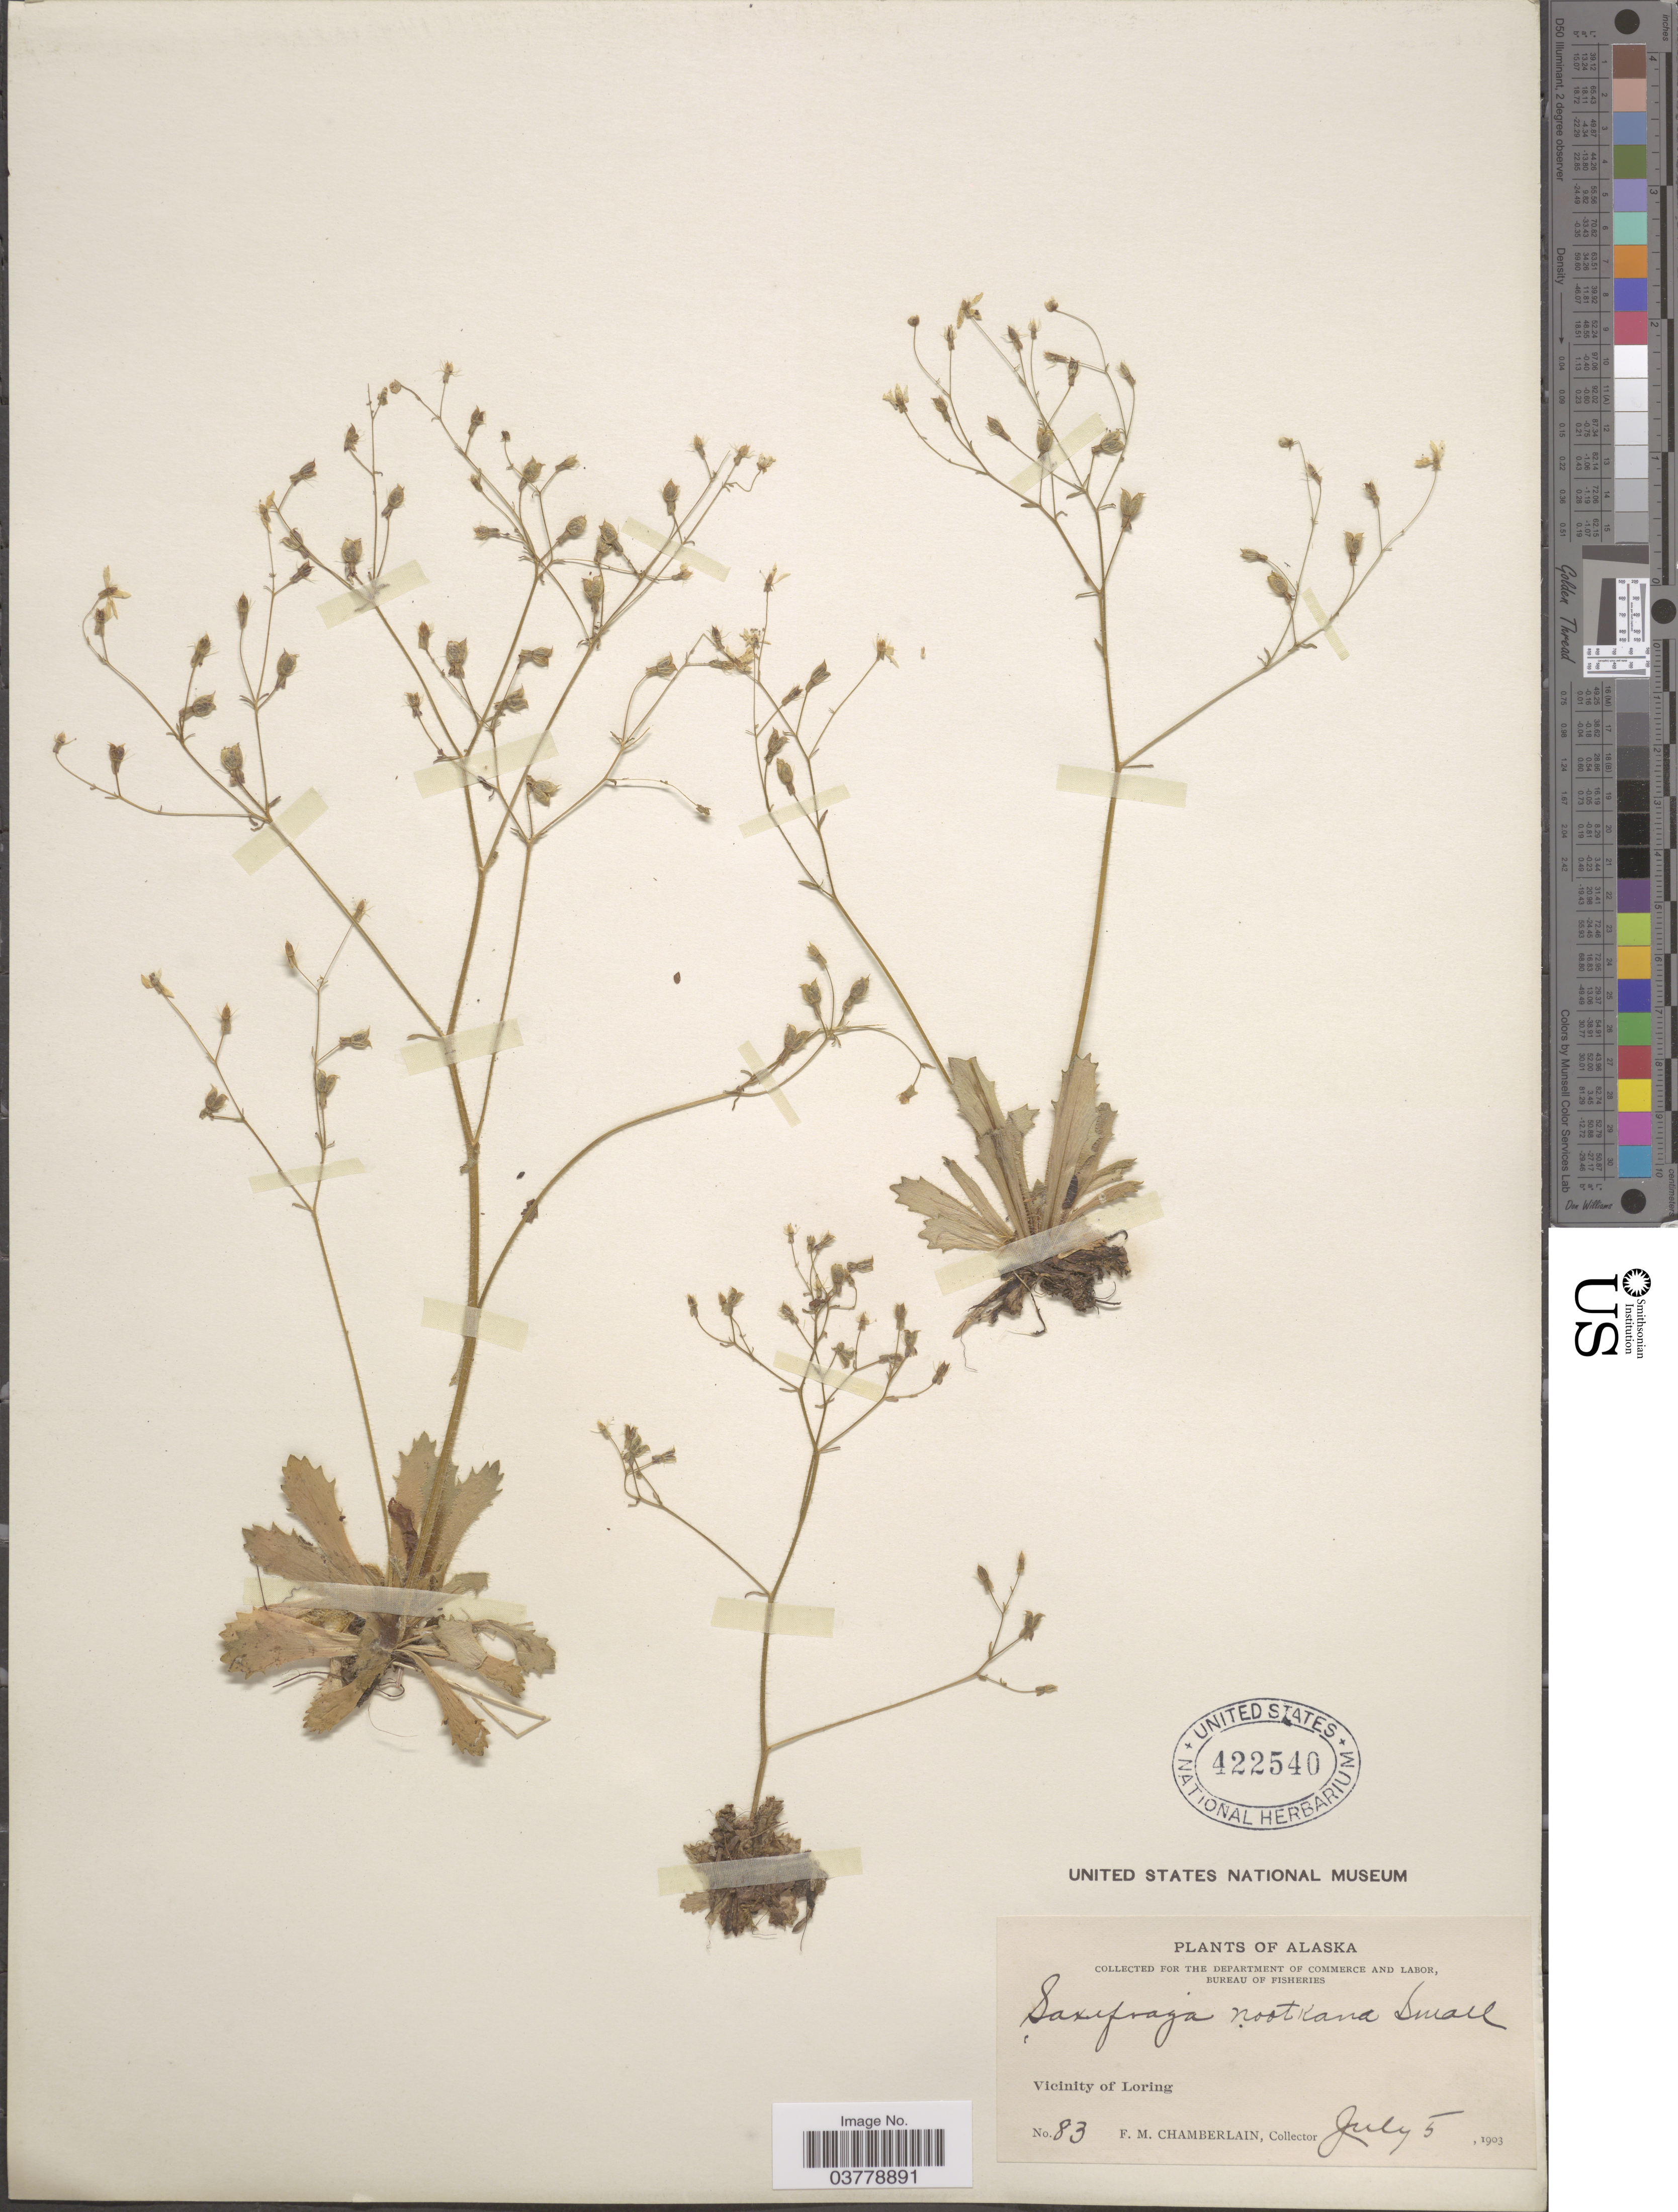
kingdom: Plantae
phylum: Tracheophyta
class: Magnoliopsida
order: Saxifragales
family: Saxifragaceae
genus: Micranthes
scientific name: Micranthes ferruginea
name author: (Graham) Brouillet & Gornall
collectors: F. Chamberlain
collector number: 83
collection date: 1903-07-05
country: United States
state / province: Alaska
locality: Vicinity of Loring.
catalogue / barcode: US 422540